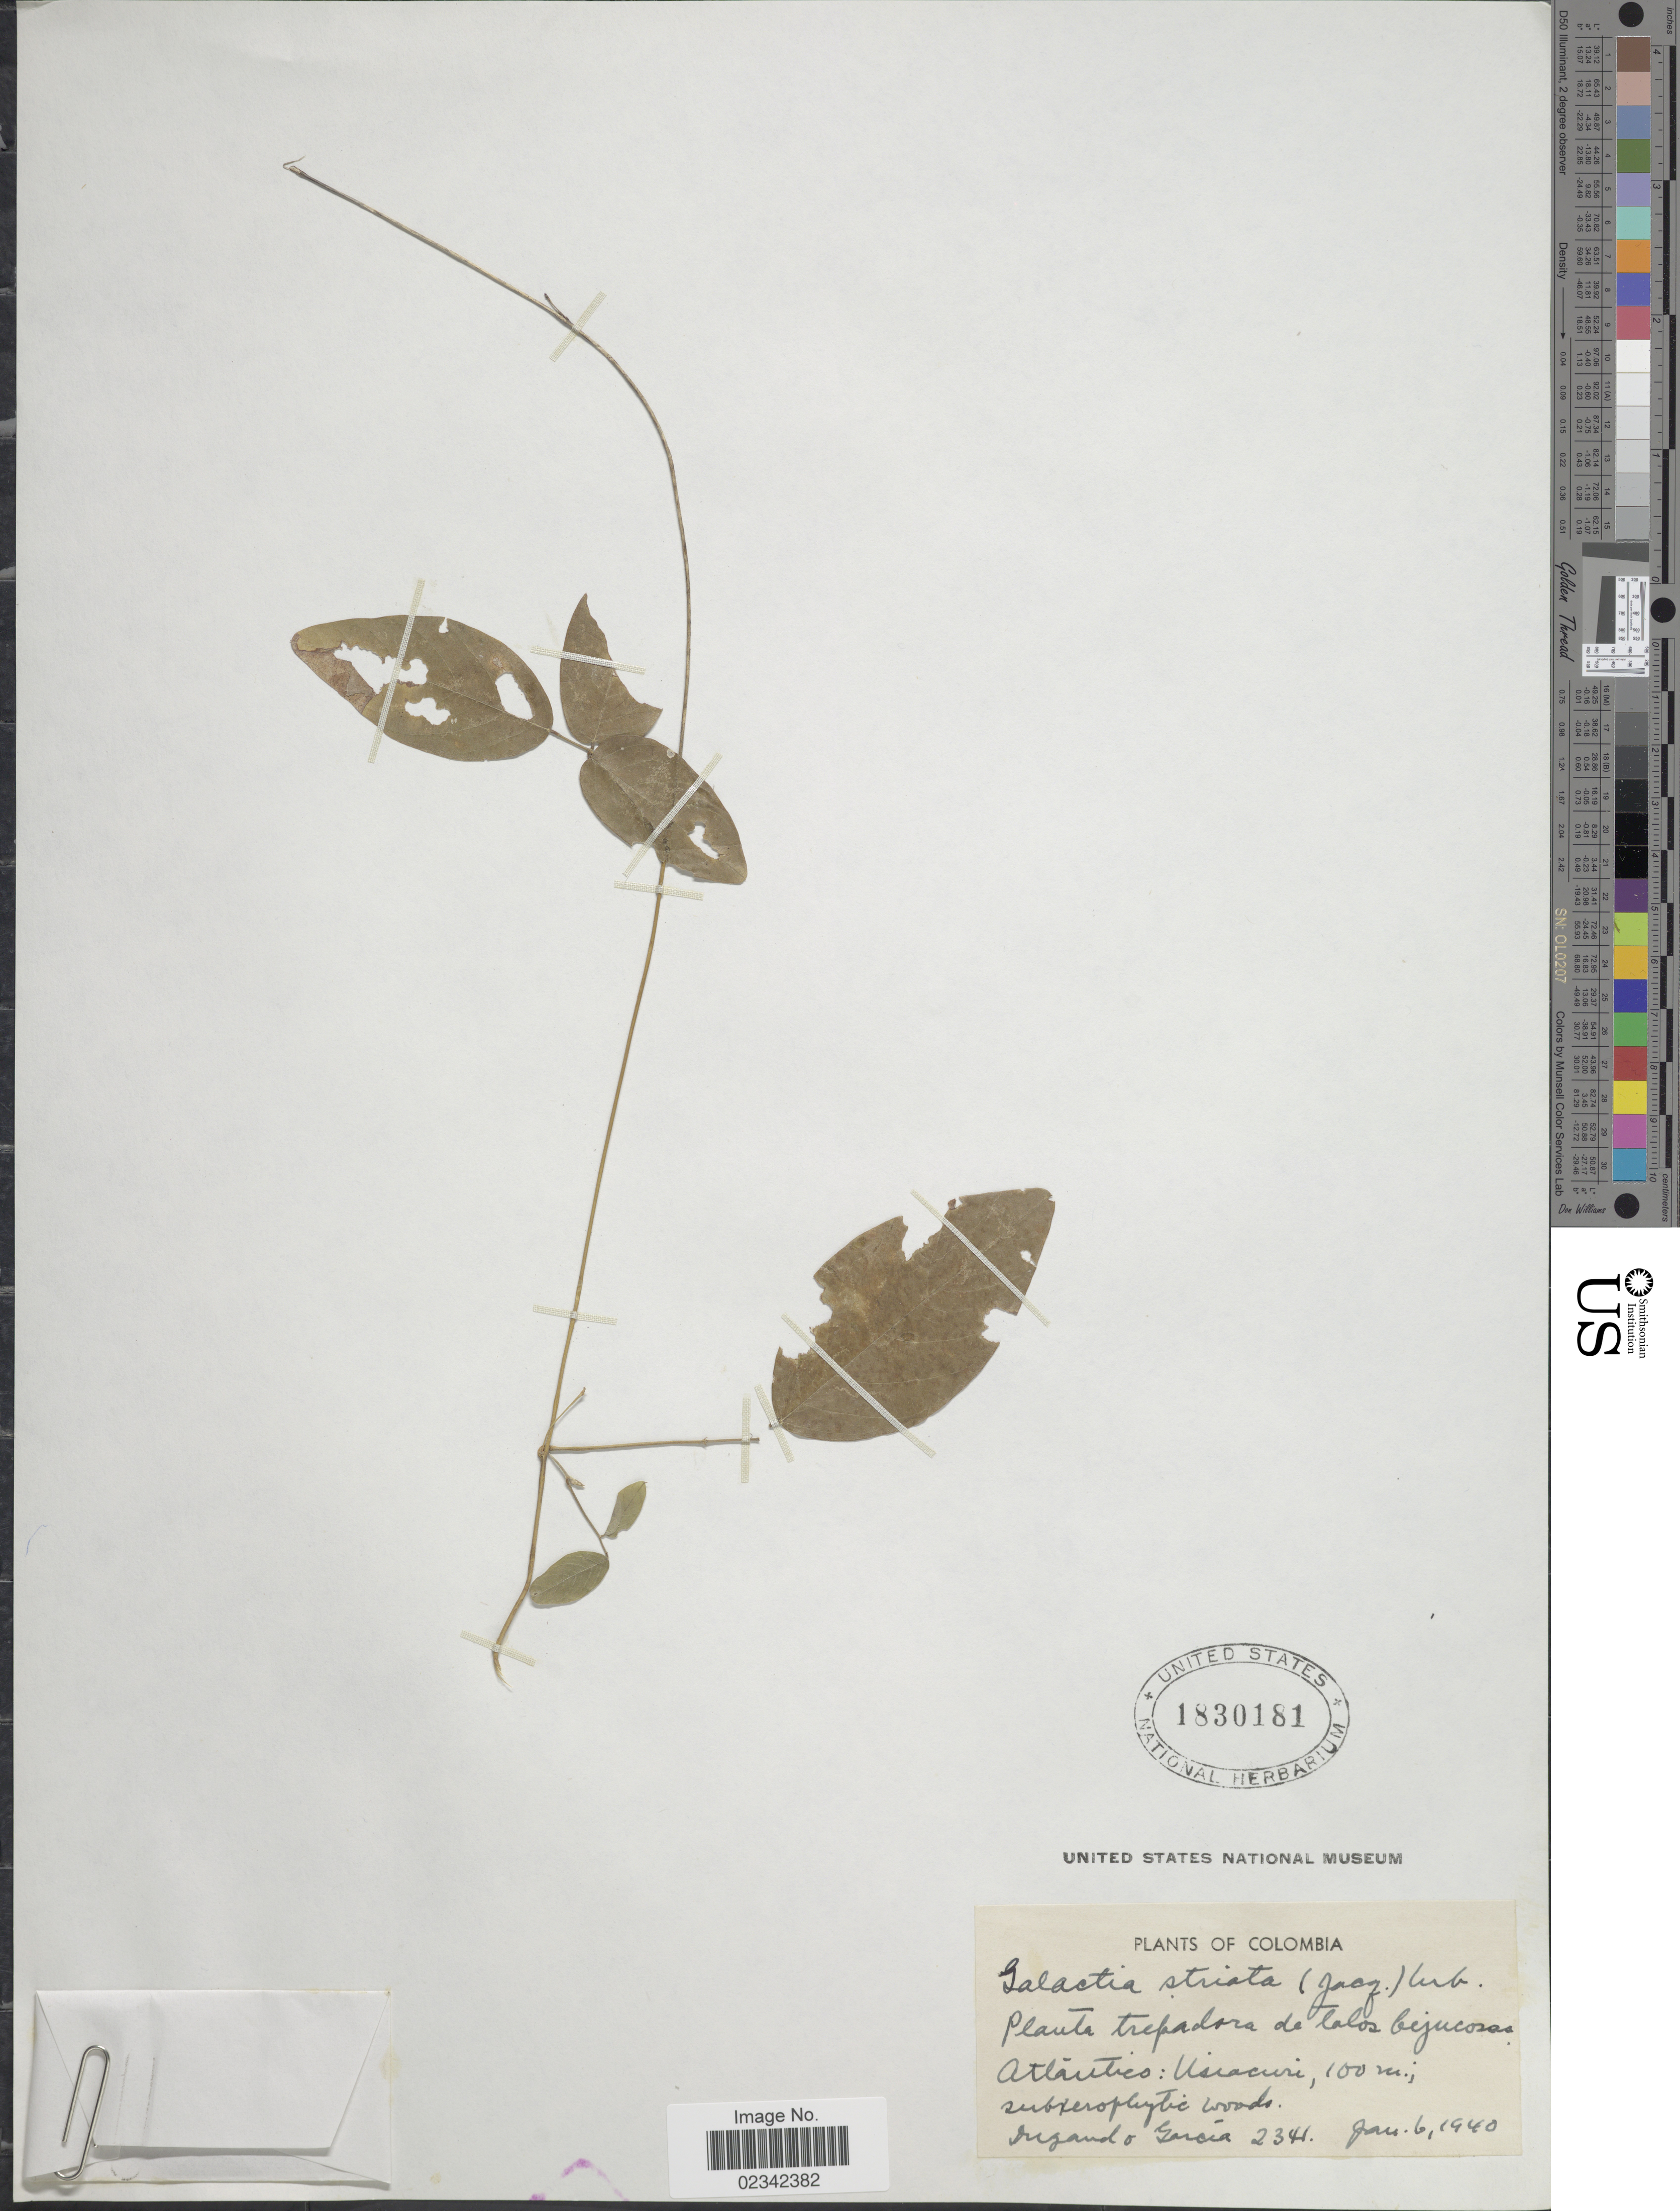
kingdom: Plantae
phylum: Tracheophyta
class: Magnoliopsida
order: Fabales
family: Fabaceae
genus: Galactia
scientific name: Galactia striata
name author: (Jacq.) Urb.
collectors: Dugand, -- & H. Garcia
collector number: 234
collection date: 1940-01-06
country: Colombia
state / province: Atlántico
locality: Usiacuri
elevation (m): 100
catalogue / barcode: US 1830181